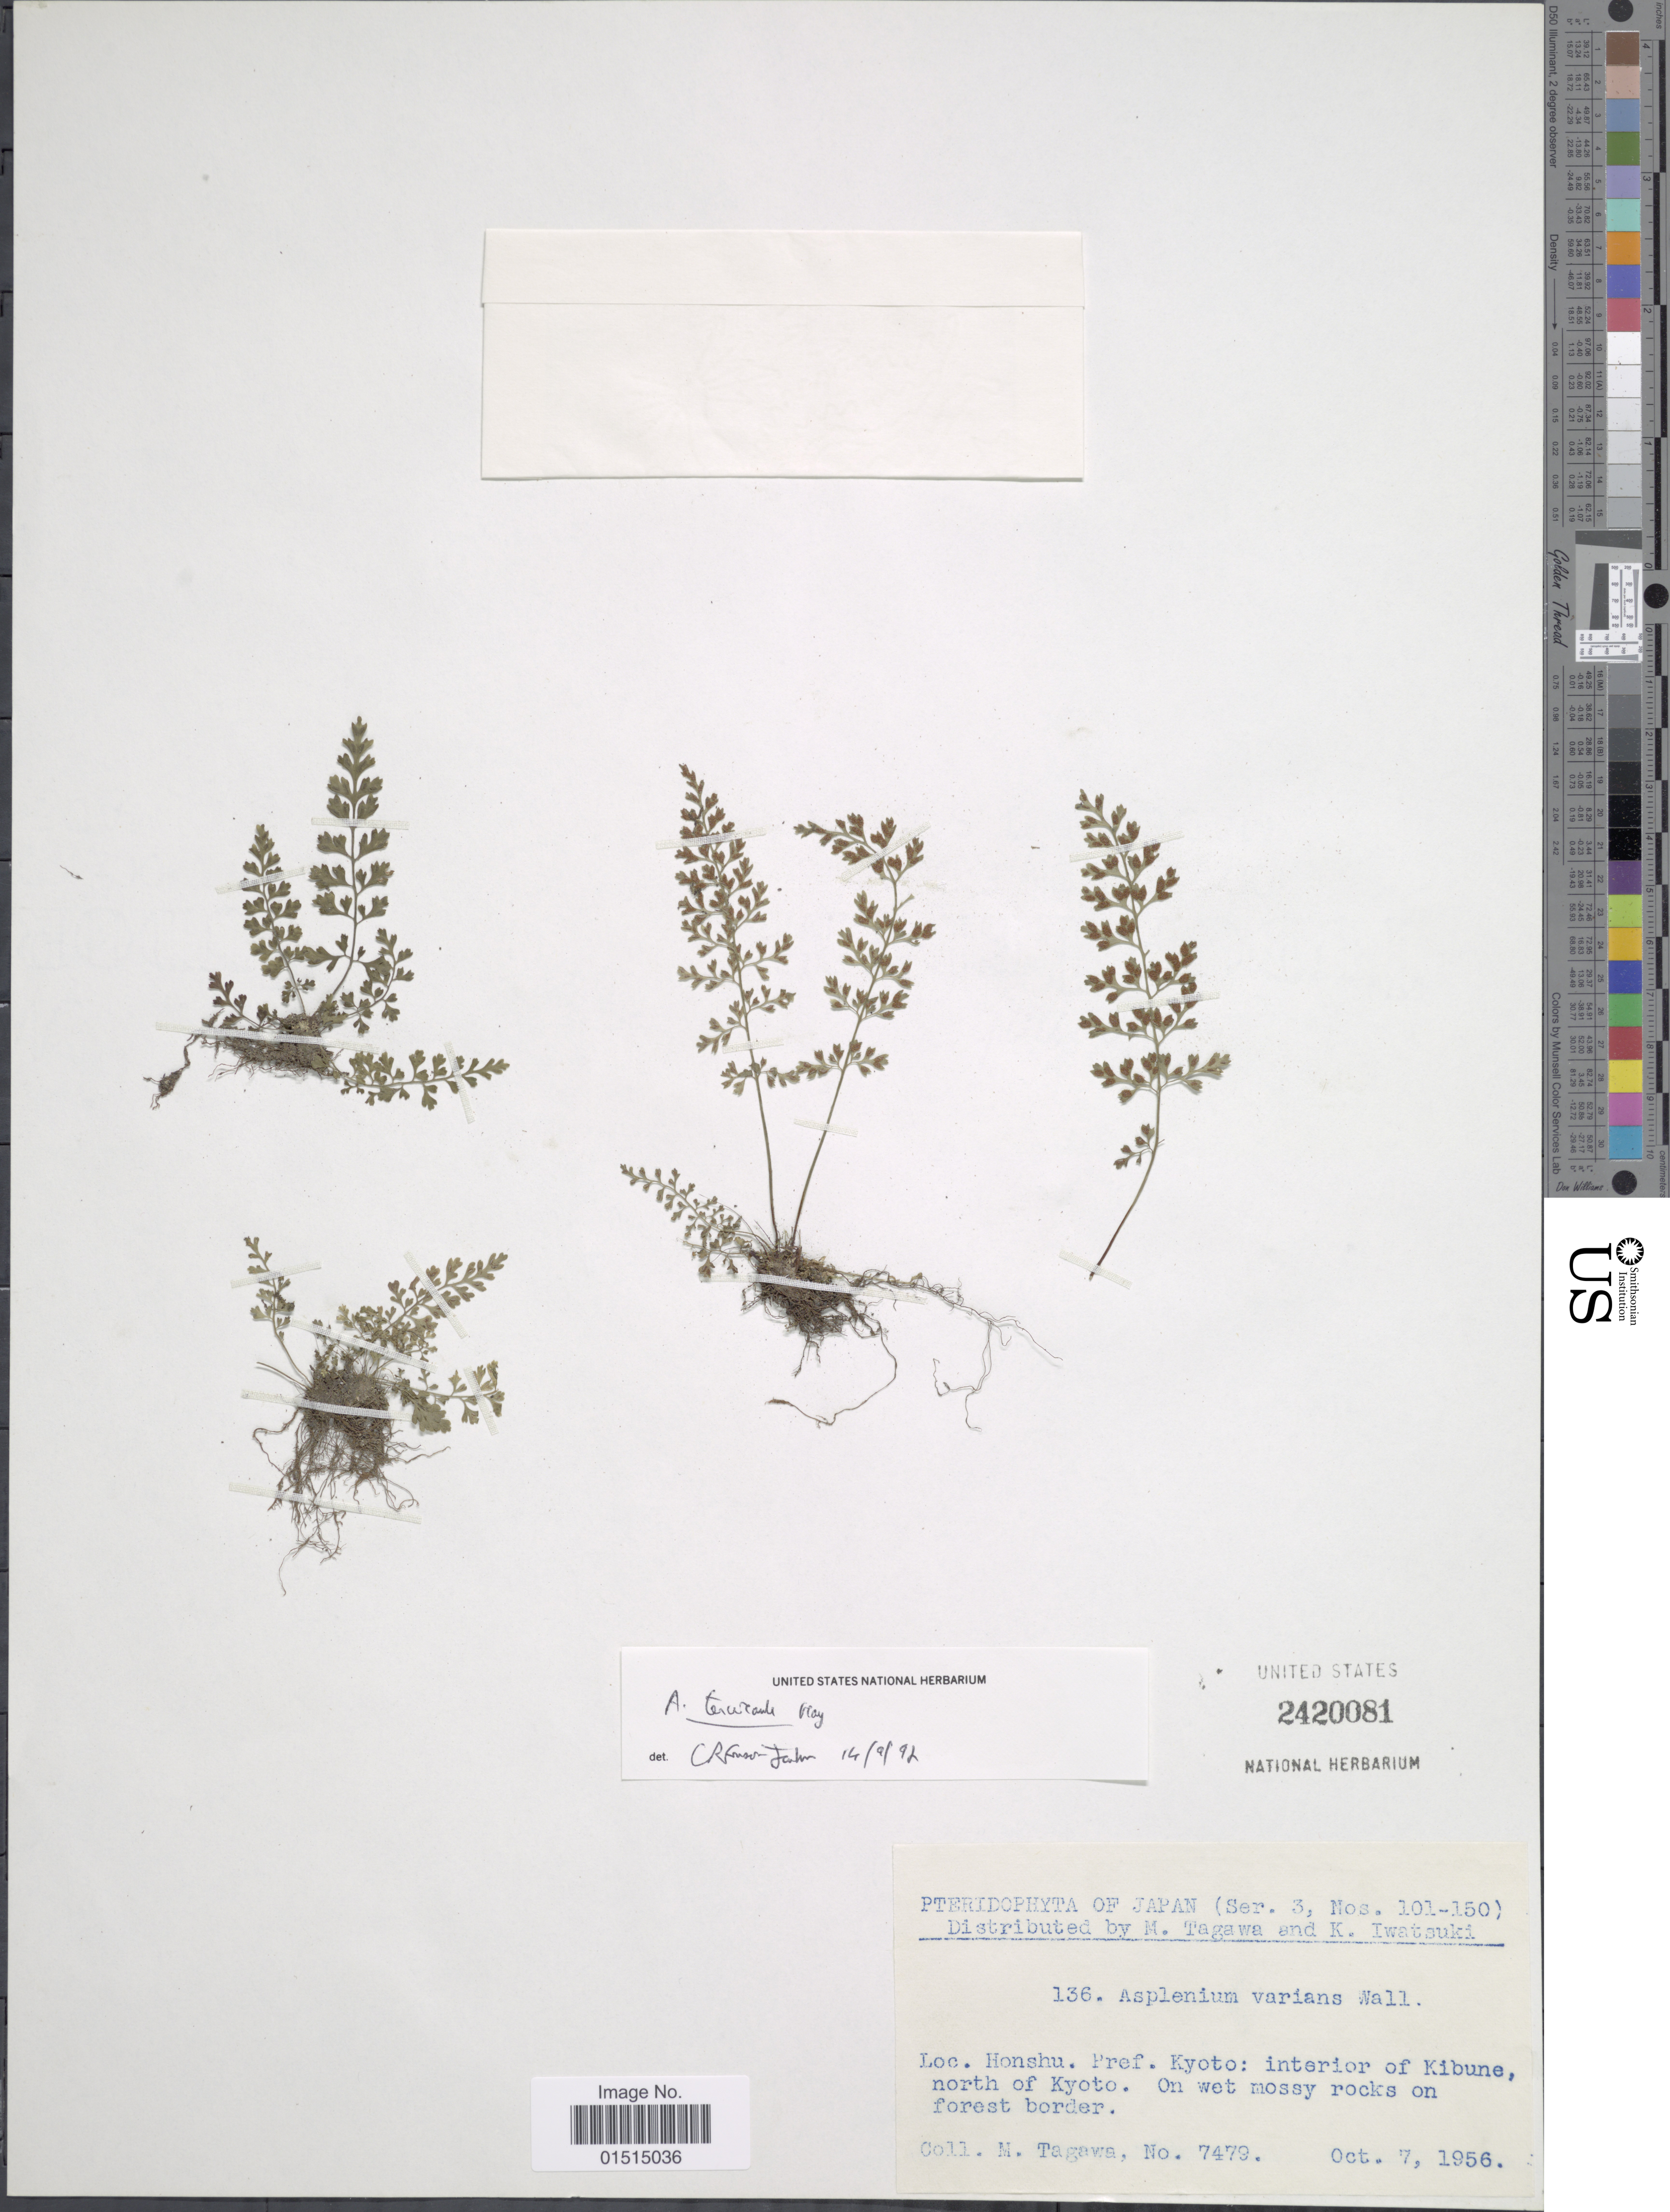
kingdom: Plantae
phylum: Tracheophyta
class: Polypodiopsida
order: Polypodiales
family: Aspleniaceae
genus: Asplenium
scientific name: Asplenium laciniatum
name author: D. Don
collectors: M. Tagawa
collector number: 7479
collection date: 1956-10-07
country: Japan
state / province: Kyoto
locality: Honshu. pref. Kyoto: interior of Kibune, north of Kyoto.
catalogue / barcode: US 2420081